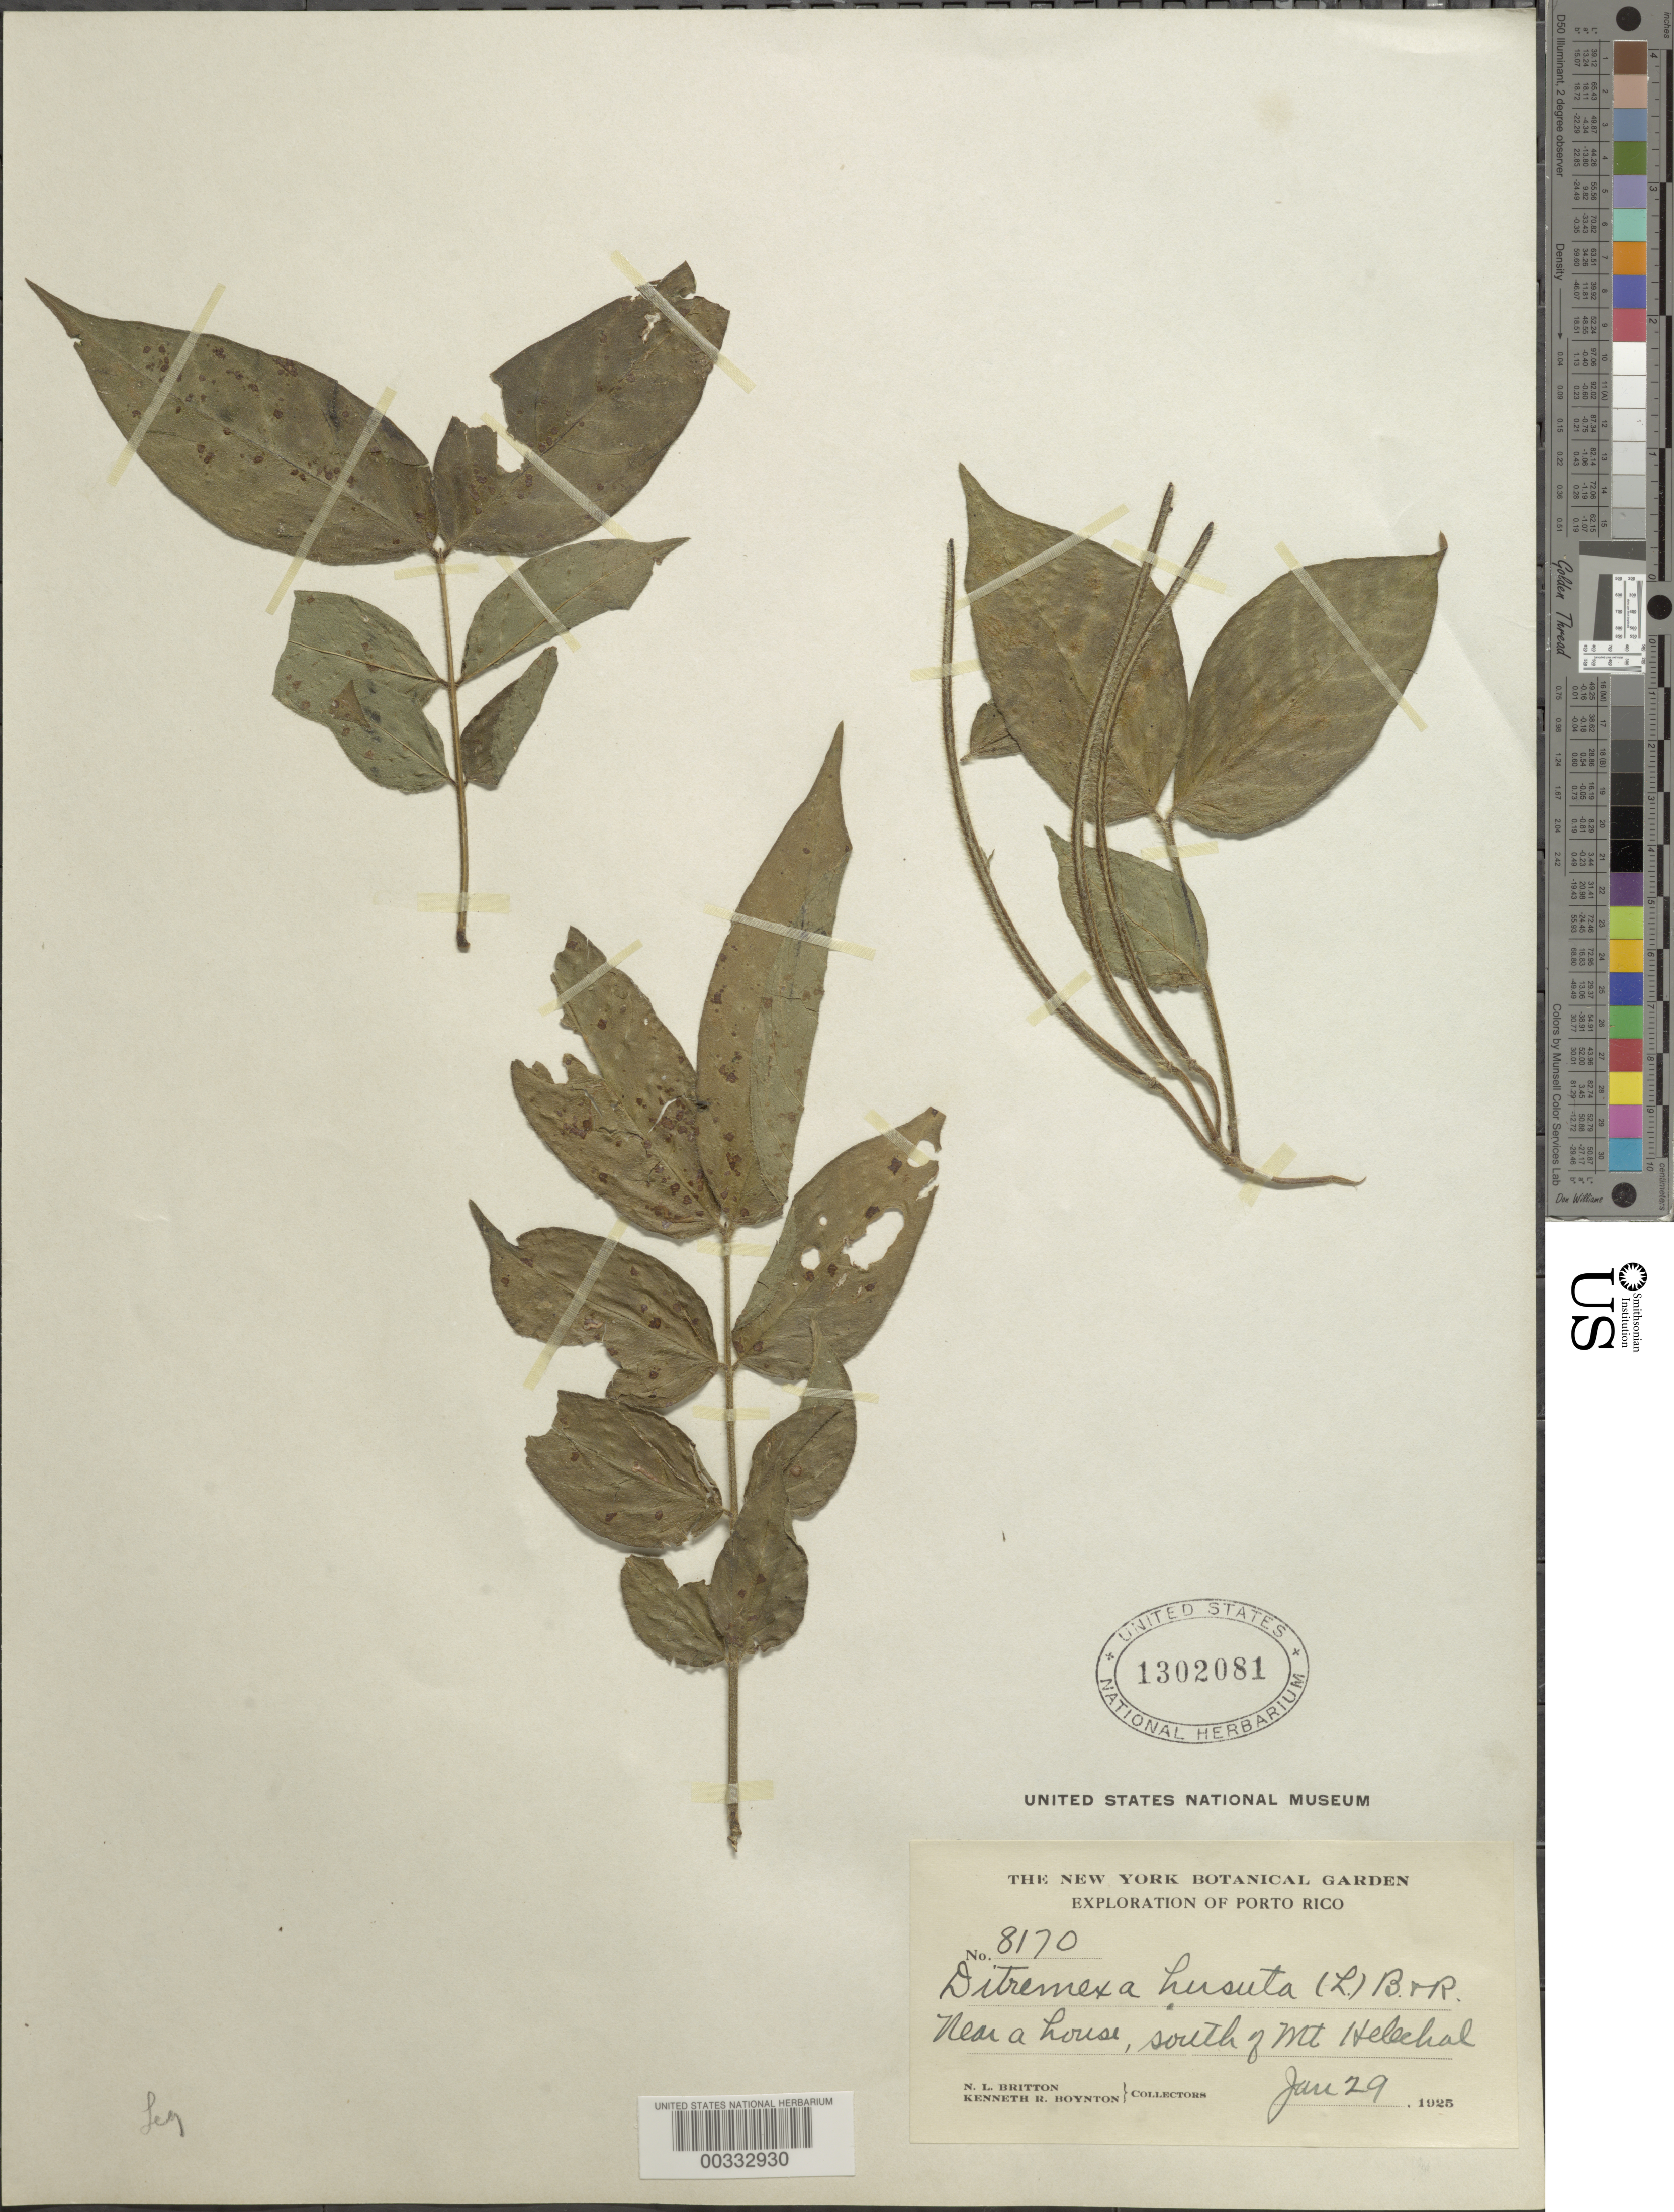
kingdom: Plantae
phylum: Tracheophyta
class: Magnoliopsida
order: Fabales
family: Fabaceae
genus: Senna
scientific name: Senna hirsuta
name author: (L.) H.S. Irwin & Barneby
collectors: N. Britton & K. Boynton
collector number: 8170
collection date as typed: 29 Jan 1925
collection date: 1925-01-29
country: Puerto Rico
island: Greater Antilles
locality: Near a house, s of mt. helechal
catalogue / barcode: US 1302081